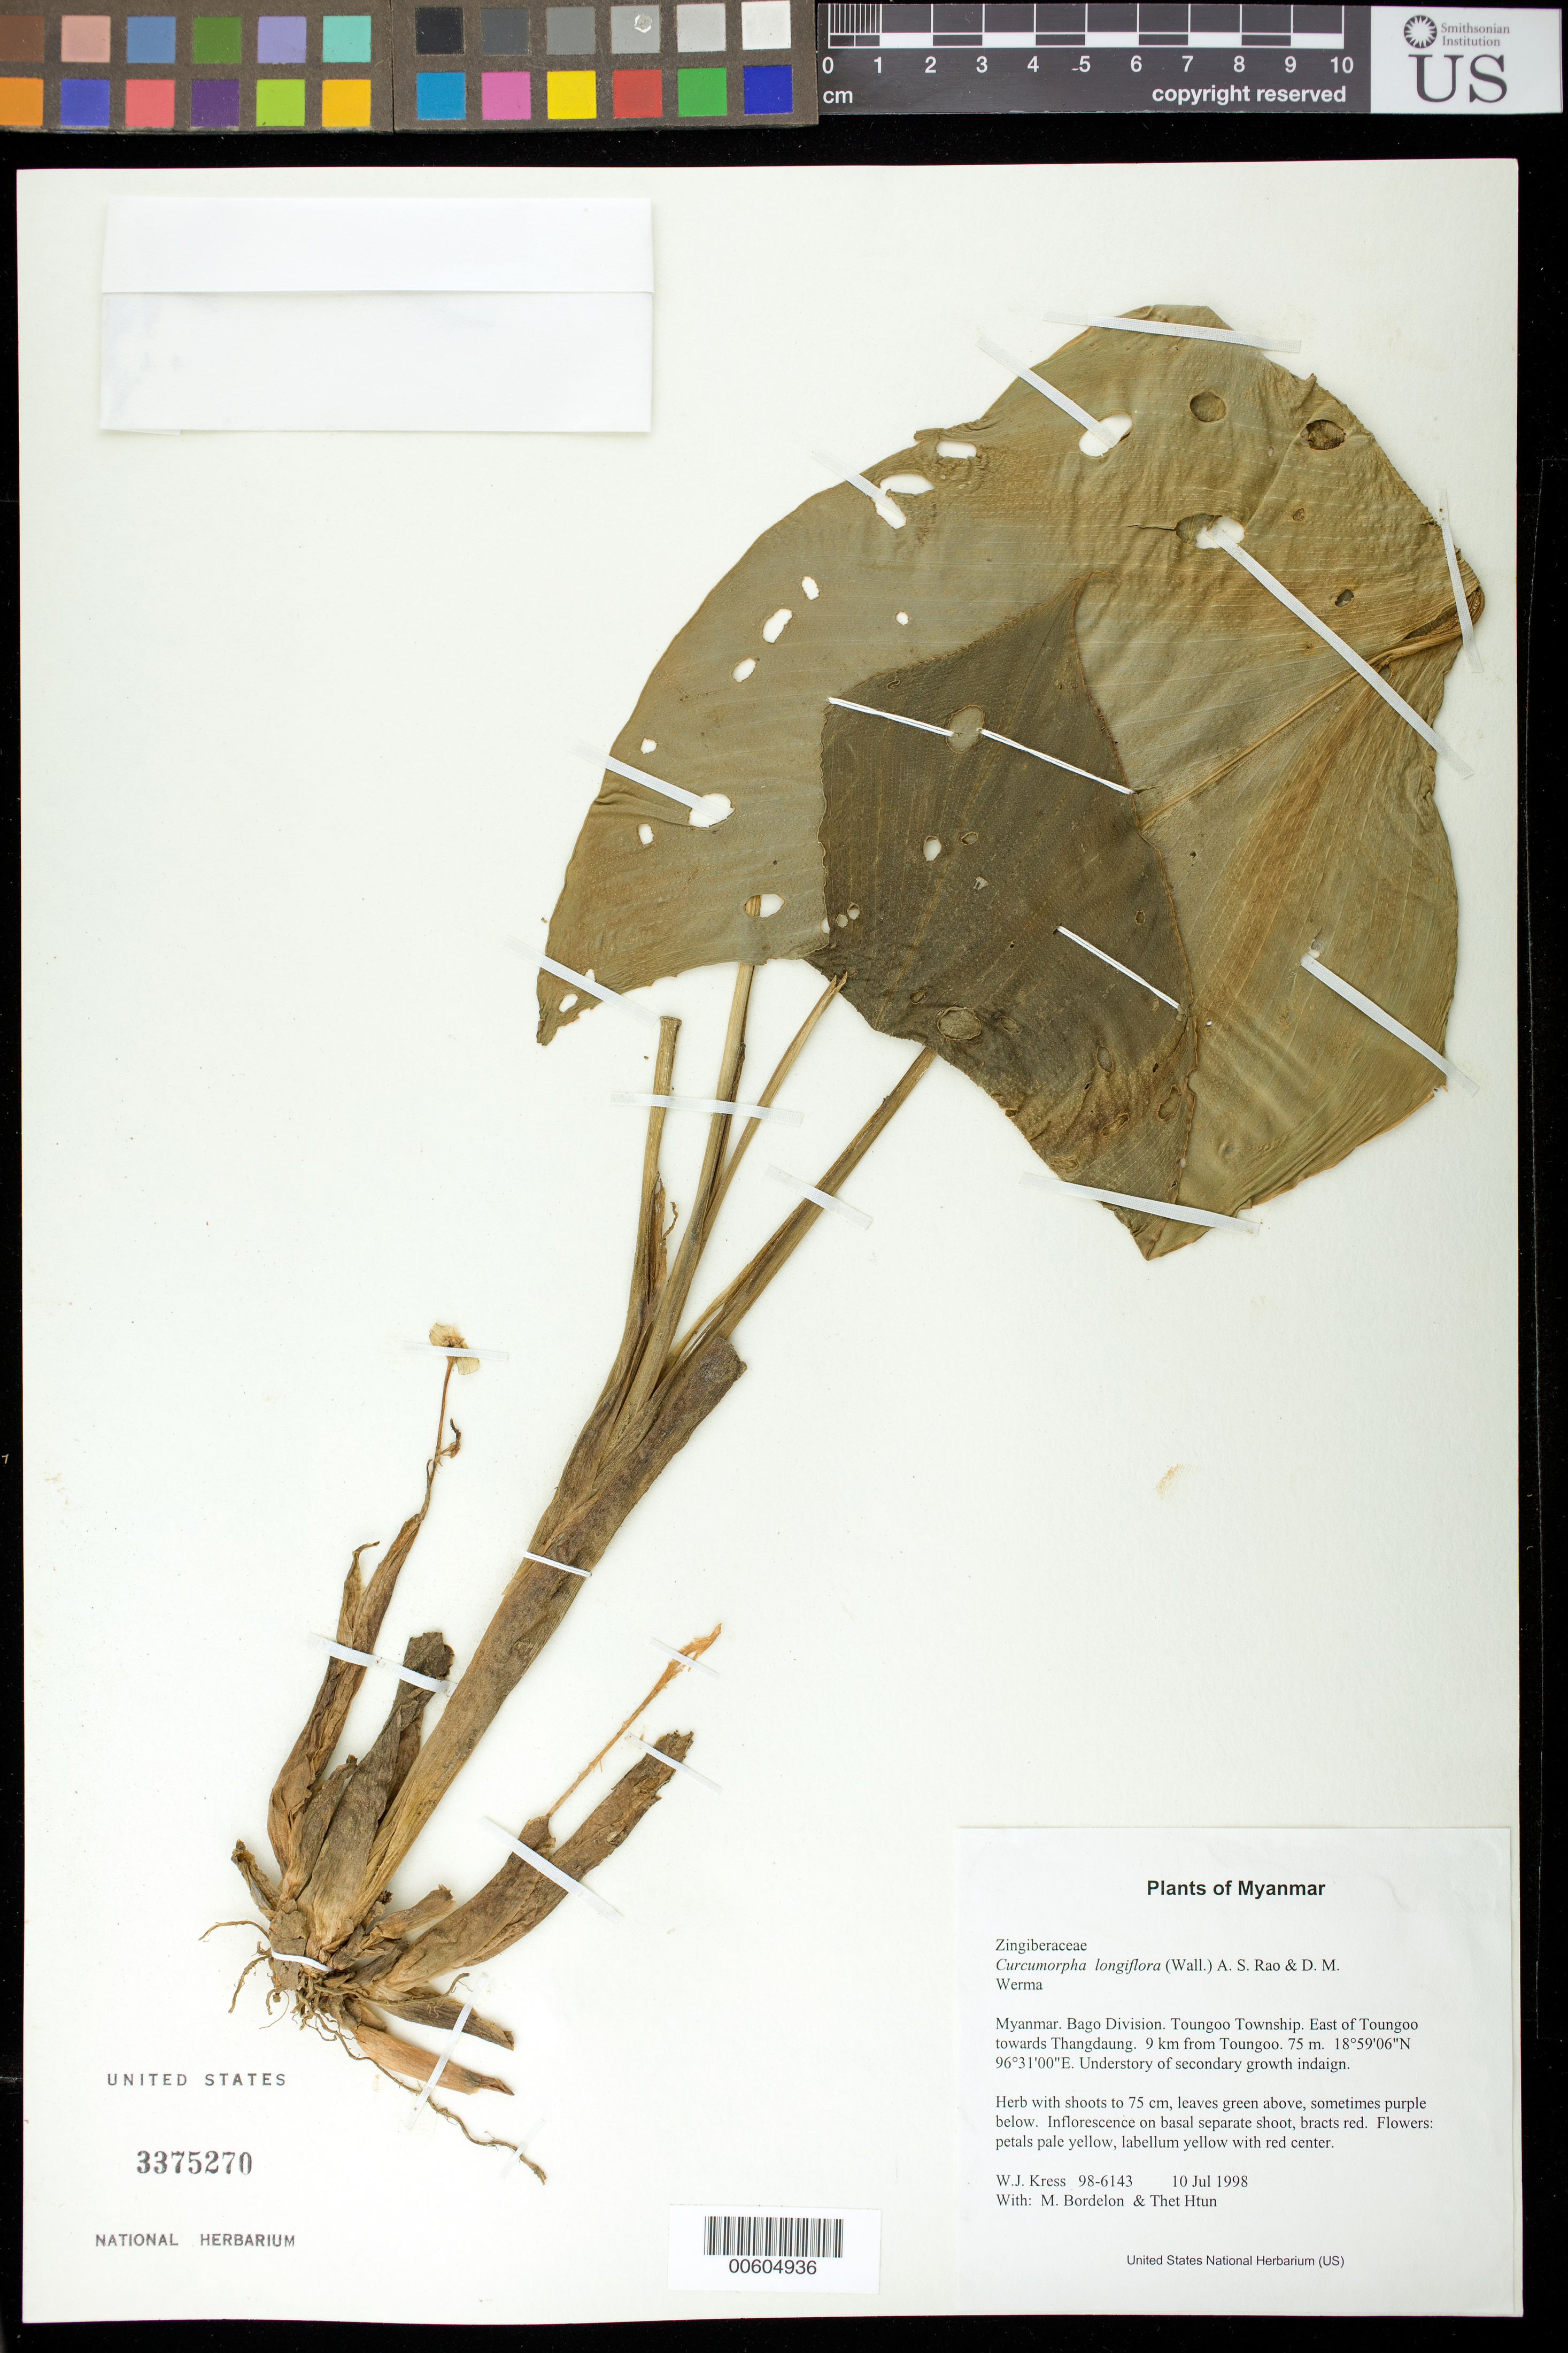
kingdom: Plantae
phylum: Tracheophyta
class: Liliopsida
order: Zingiberales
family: Zingiberaceae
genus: Boesenbergia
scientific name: Boesenbergia longiflora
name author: (Wall.) Kuntze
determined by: Strong, M. T., (US), Smithsonian Institution - National Museum of Natural History (UNITED STATES)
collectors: W. J. Kress, M. Bordelon & Thet Htun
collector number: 98-6143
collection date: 1998-07-10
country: Myanmar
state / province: Bago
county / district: Toungoo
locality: East of Toungoo towards Thangdaung. 9 km from Toungoo.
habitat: Understory of secondary growth indaign.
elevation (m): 75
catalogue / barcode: US 3375270